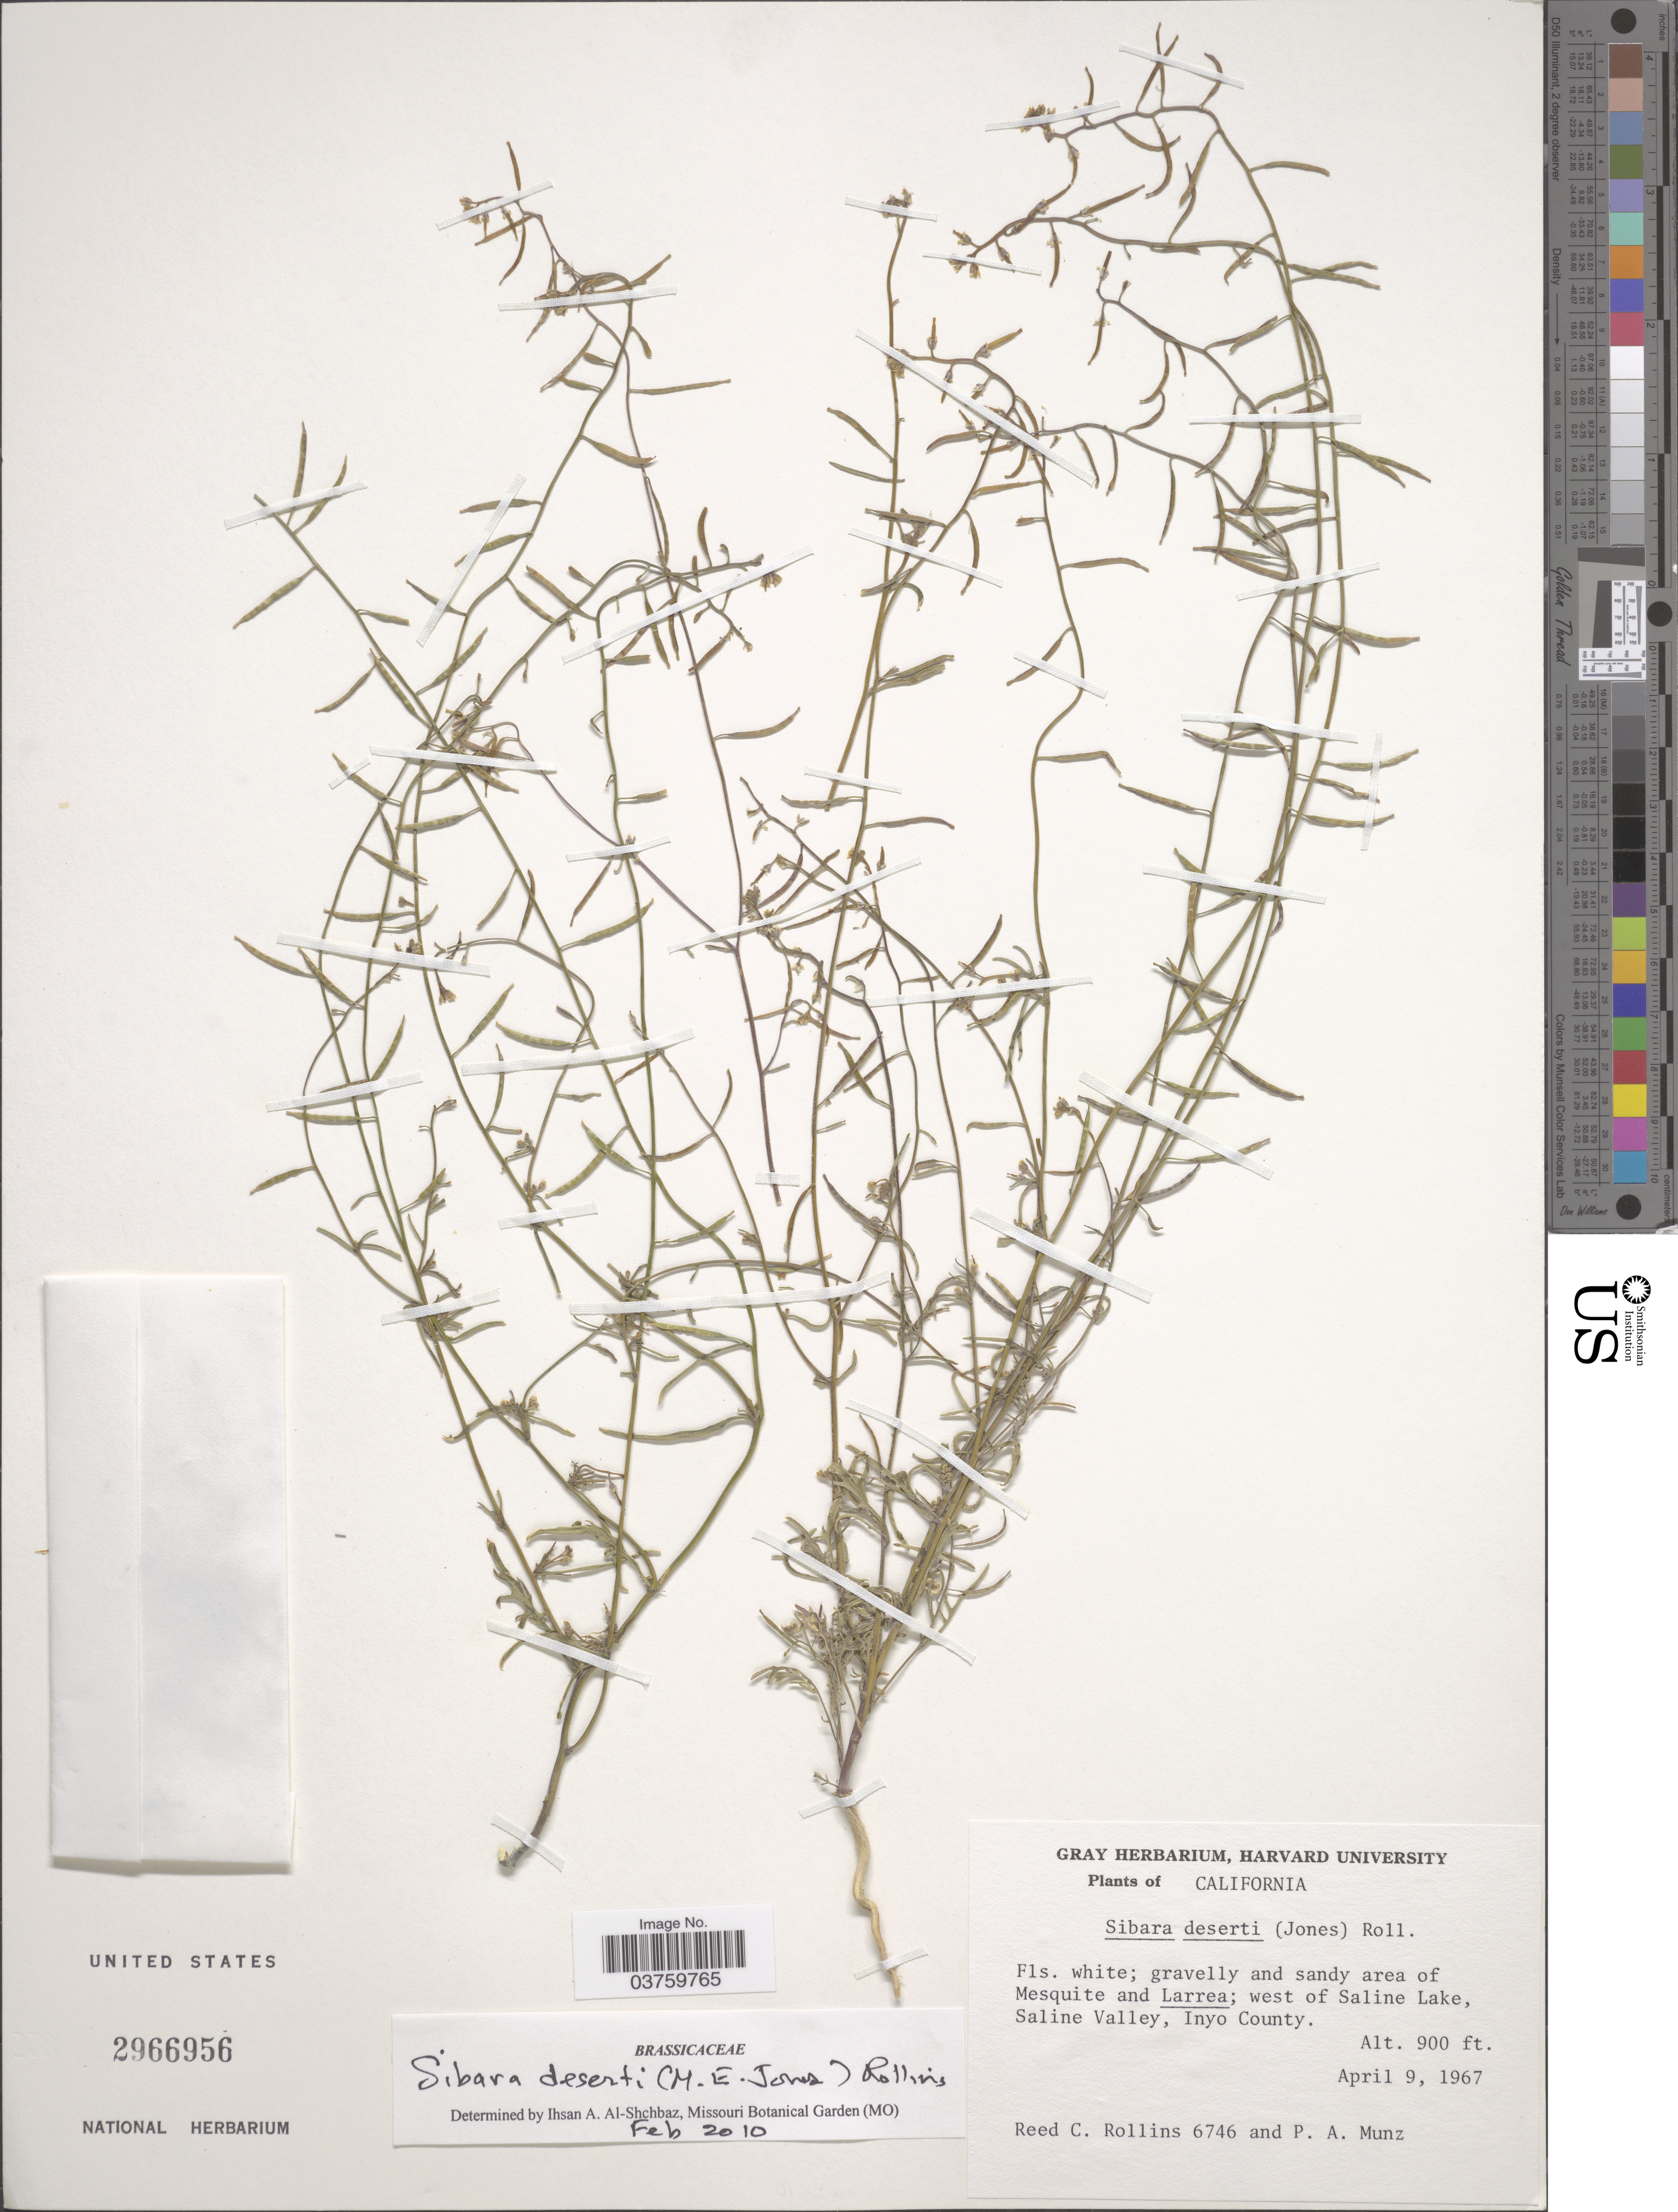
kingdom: Plantae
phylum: Tracheophyta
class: Magnoliopsida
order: Brassicales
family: Brassicaceae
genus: Sibara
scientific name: Sibara deserti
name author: (M.E. Jones) Rollins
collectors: R. C. Rollins & P. A. Munz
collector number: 6746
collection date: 1967-04-09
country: United States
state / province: California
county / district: Inyo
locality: West of Saline Lake, Saline Valley, Inyo County.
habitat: gravelly and sandy area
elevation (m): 274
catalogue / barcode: US 2966956